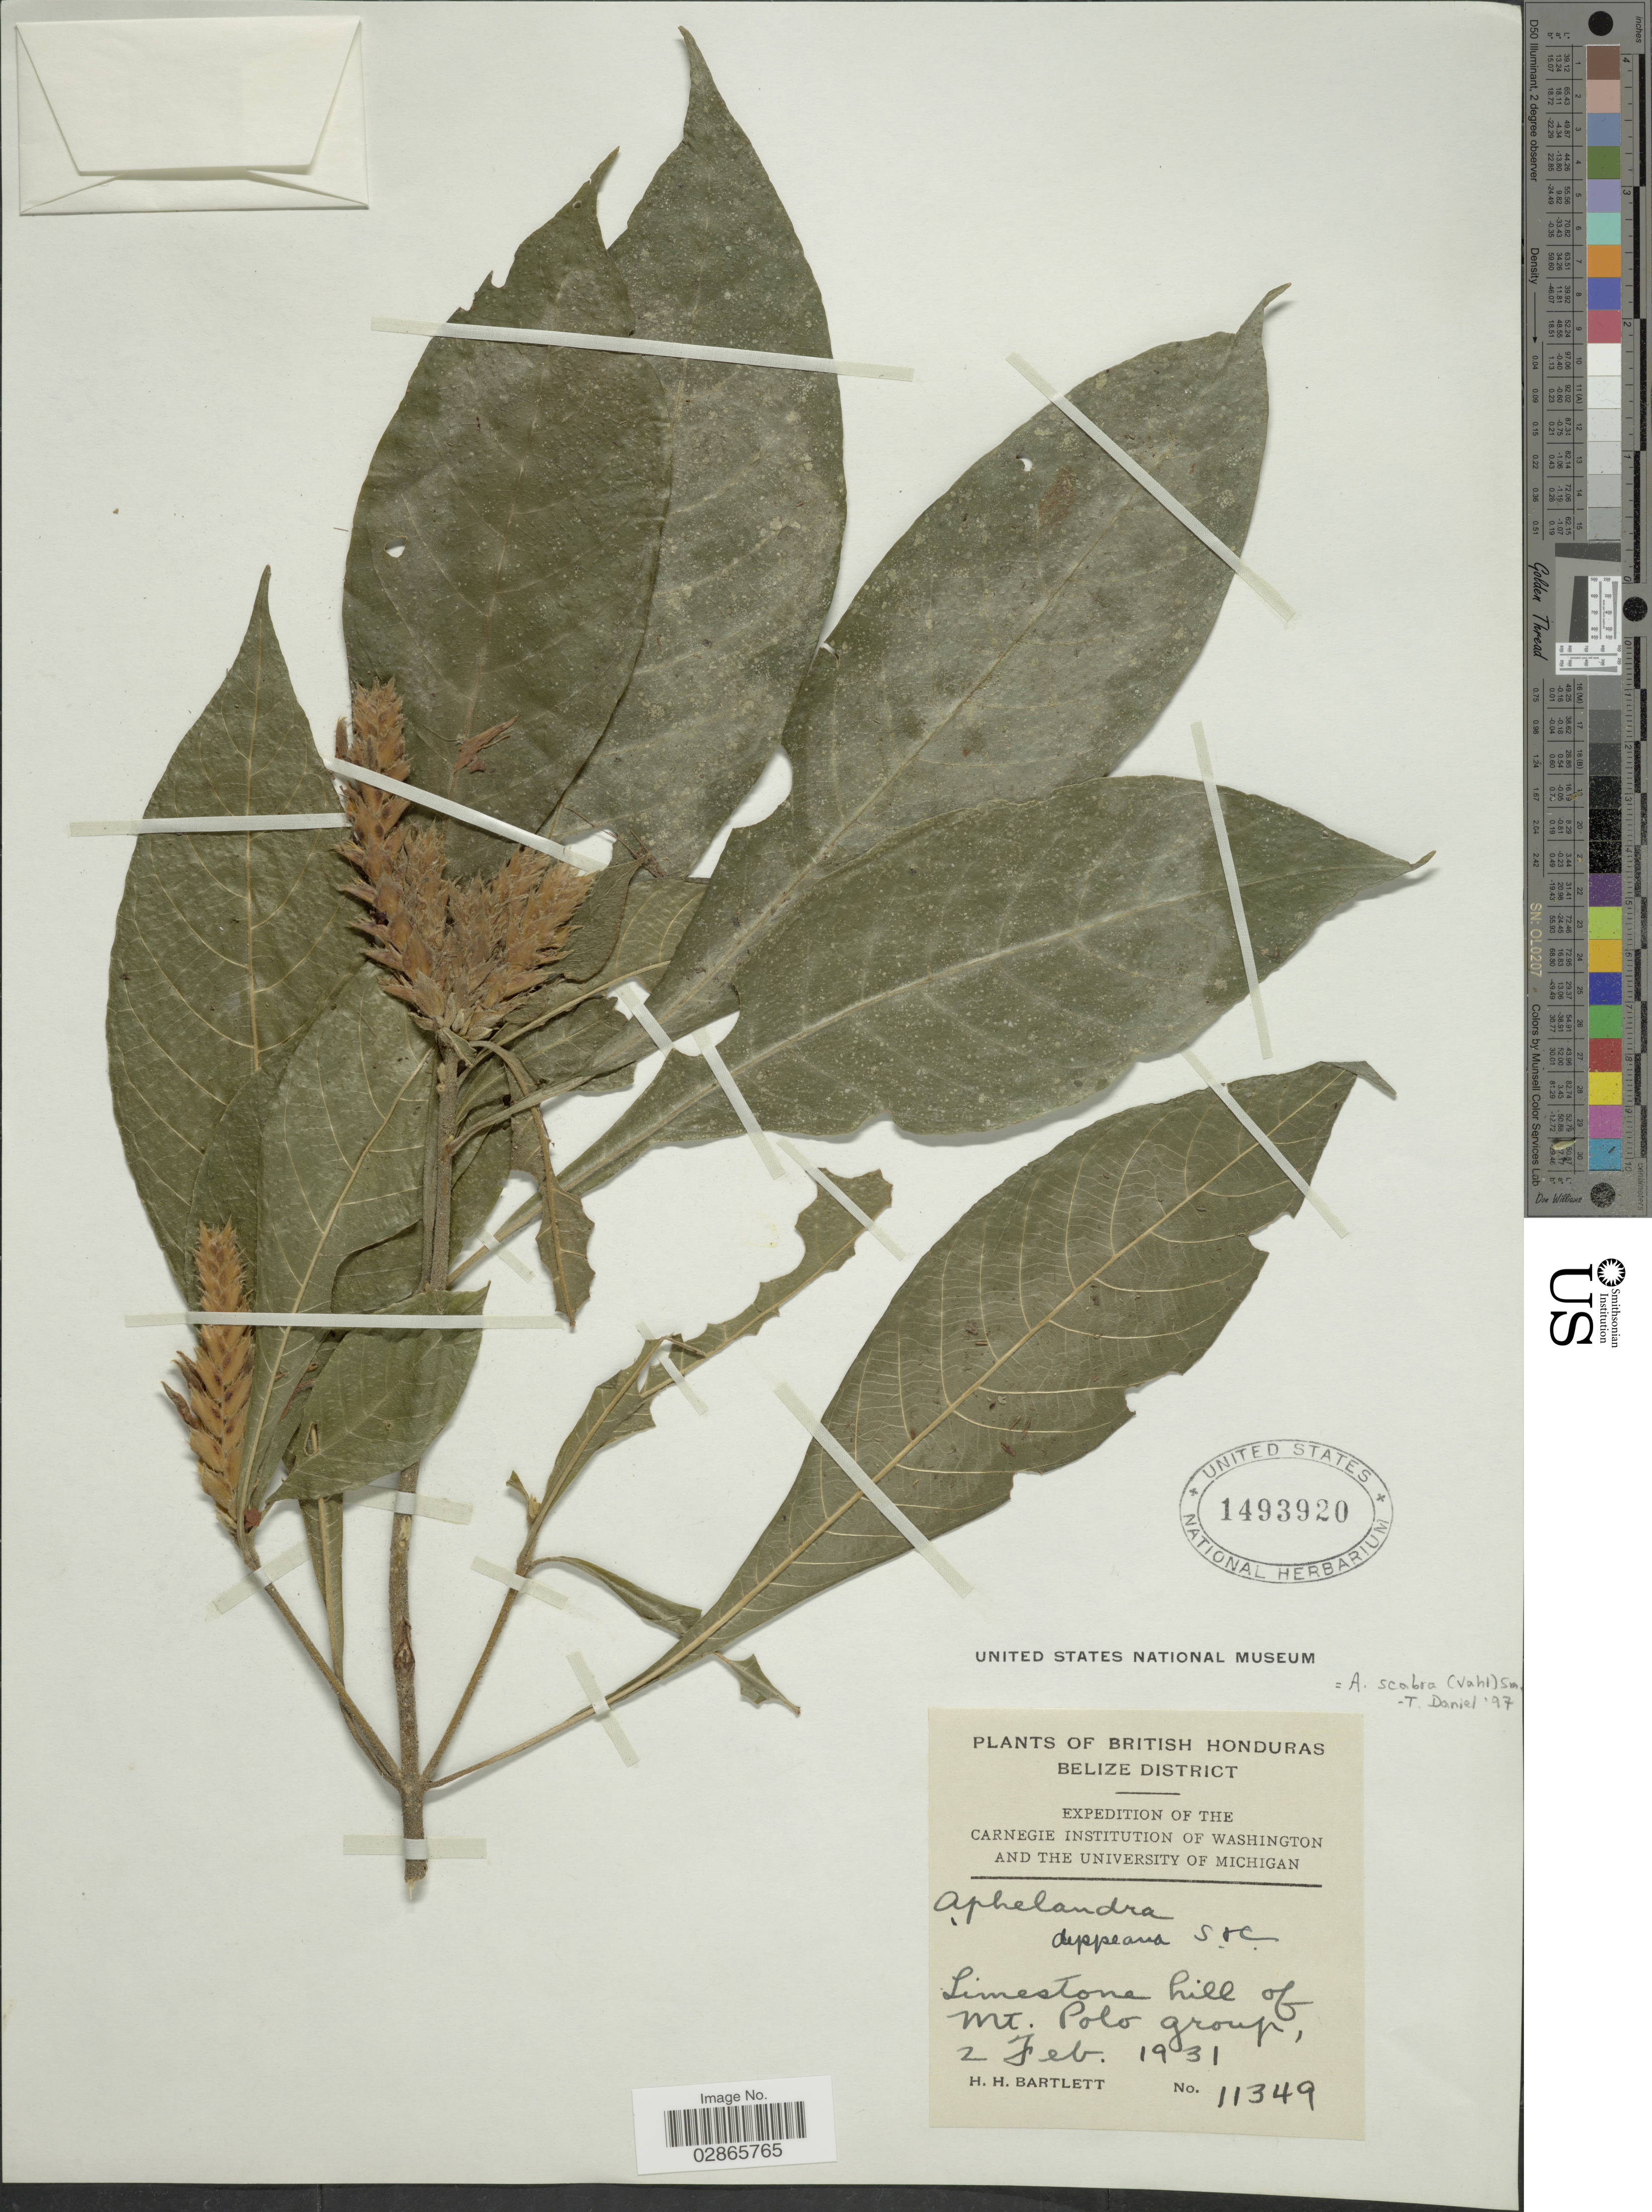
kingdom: Plantae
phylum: Tracheophyta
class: Magnoliopsida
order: Lamiales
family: Acanthaceae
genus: Aphelandra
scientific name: Aphelandra deppeana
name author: Schltdl. & Cham.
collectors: H. H. Bartlett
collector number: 11349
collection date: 1931-02-02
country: Belize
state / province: Belize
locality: British Honduras. Belize District. Limestone of Mt. Polo group.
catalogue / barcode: US 1493920